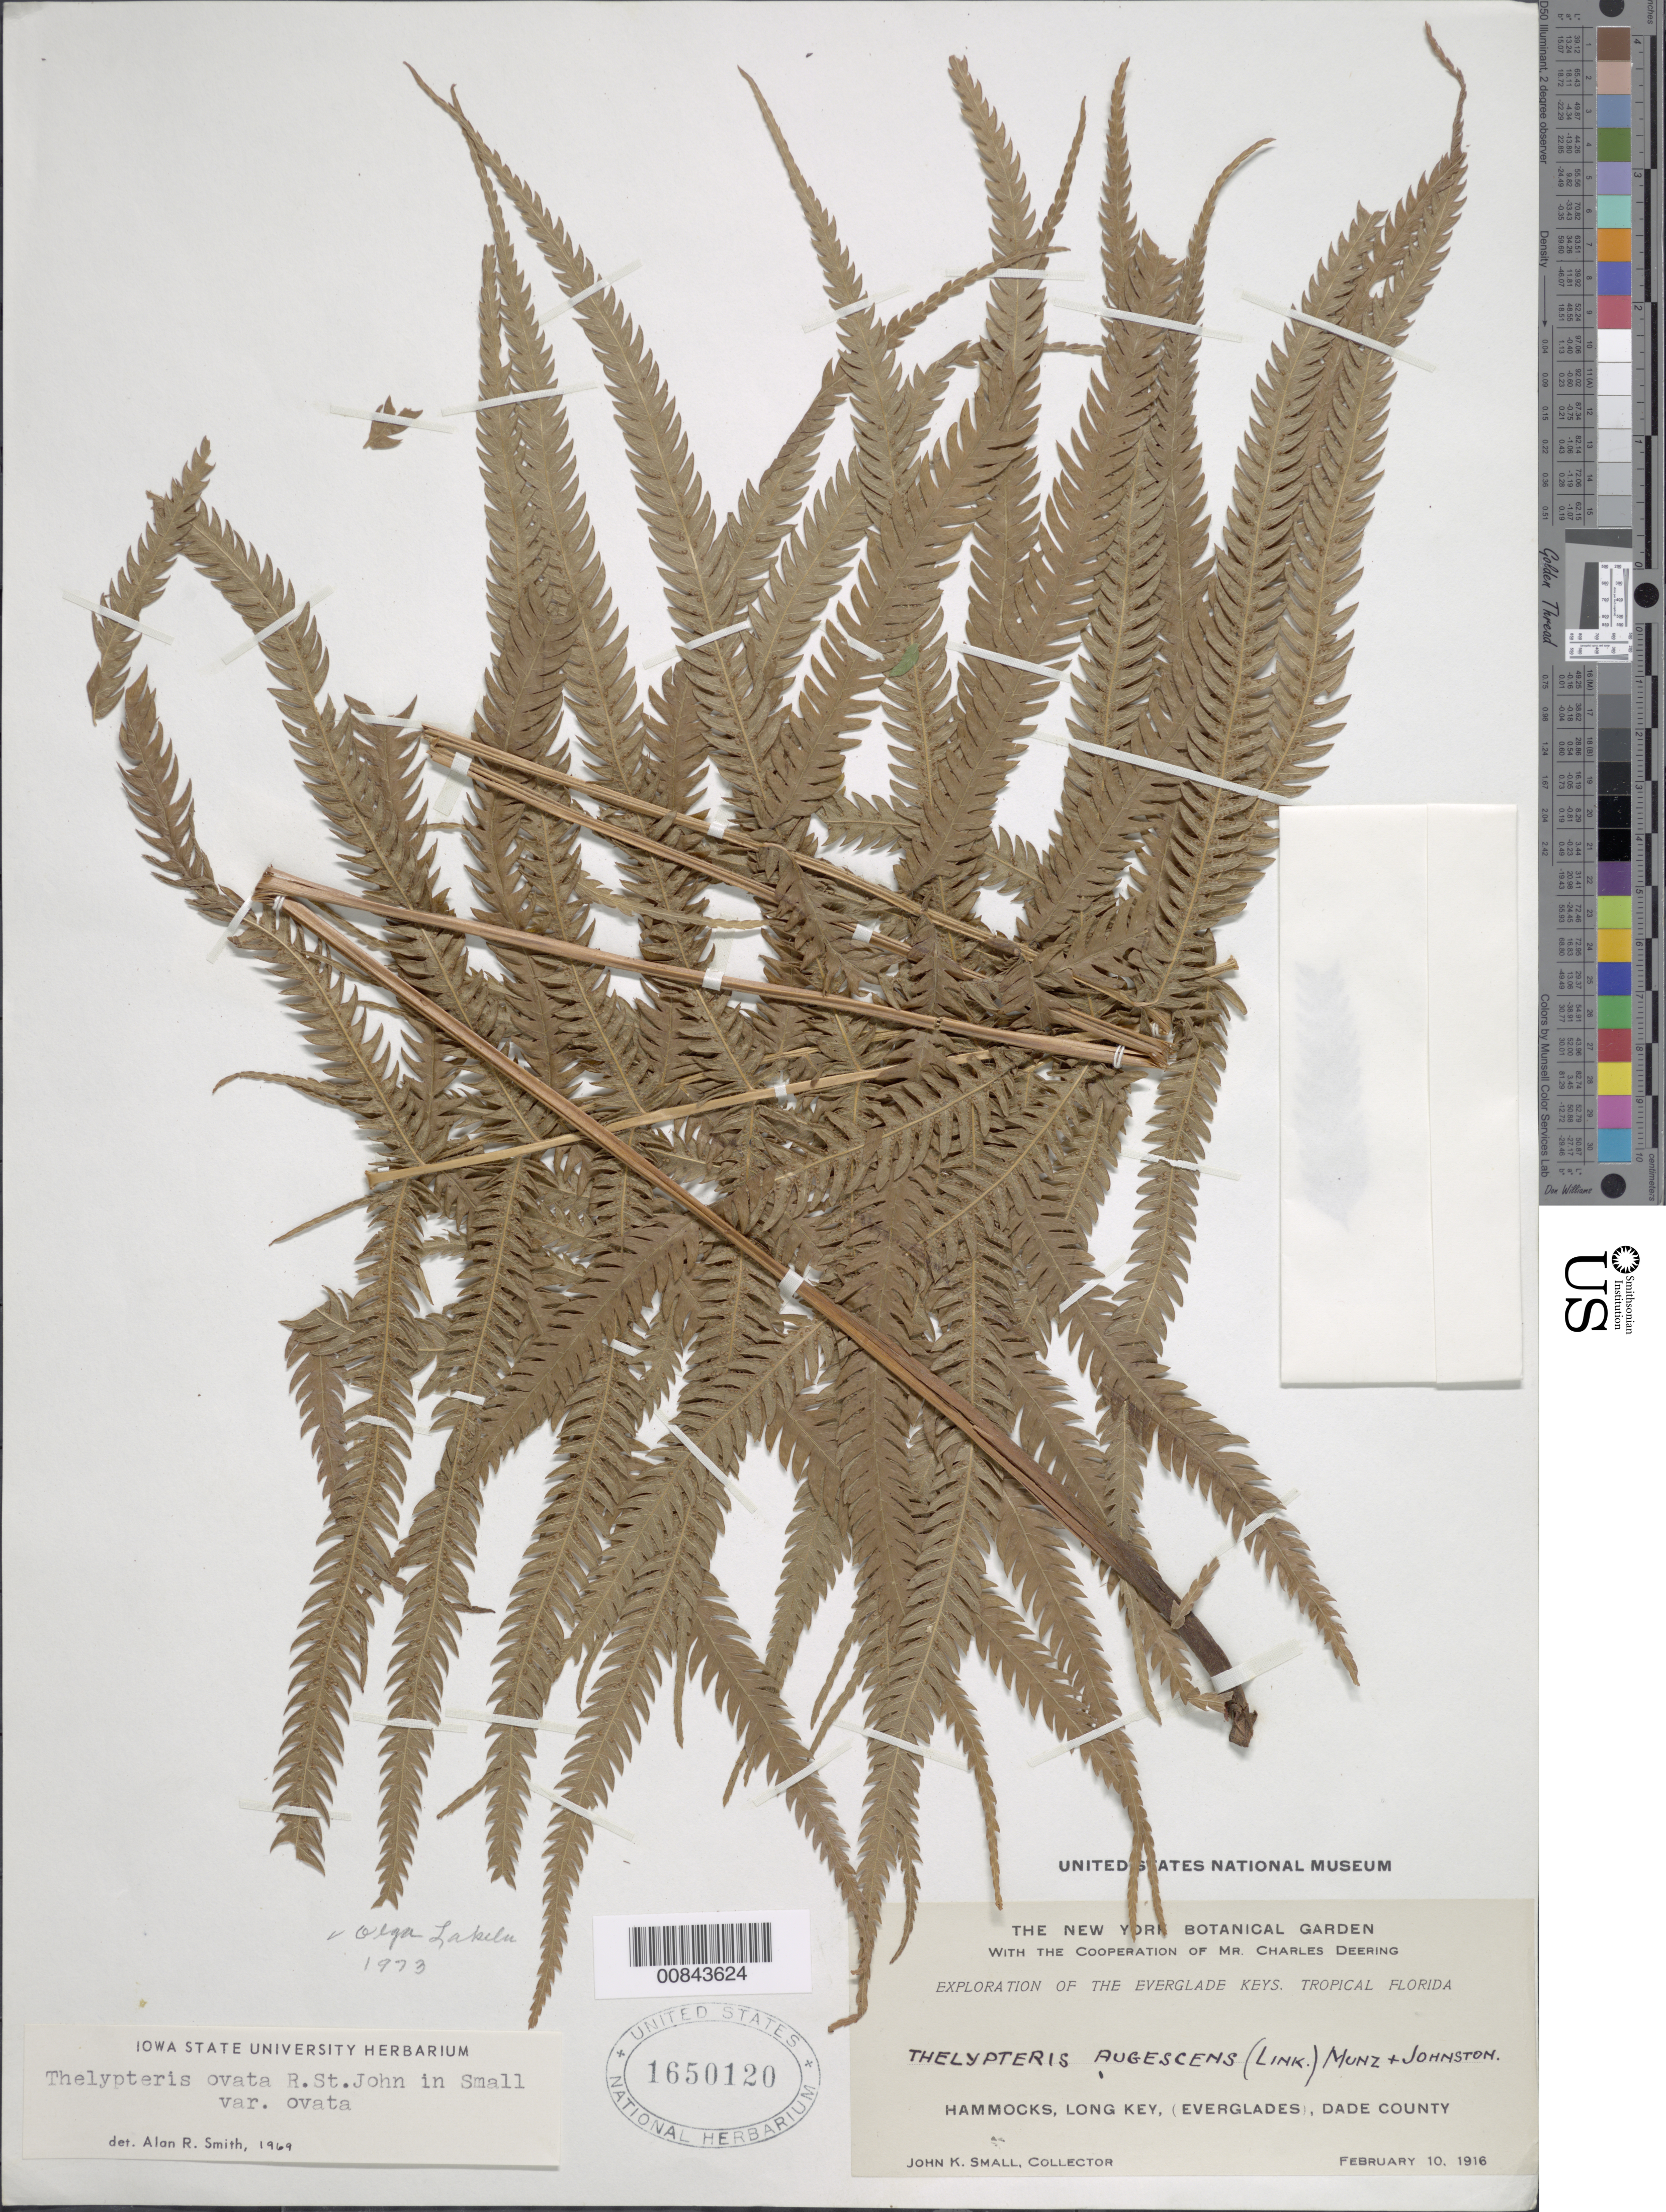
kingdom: Plantae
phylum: Tracheophyta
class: Polypodiopsida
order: Polypodiales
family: Thelypteridaceae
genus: Christella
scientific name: Christella ovata var. ovata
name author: (R.P. St. John) Á. Löve & D. Löve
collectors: J. K. Small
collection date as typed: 10 Feb 1916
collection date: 1916-02-10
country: United States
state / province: Florida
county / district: Dade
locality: Hammocks, Long Key, Everglades.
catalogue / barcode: US 1650120